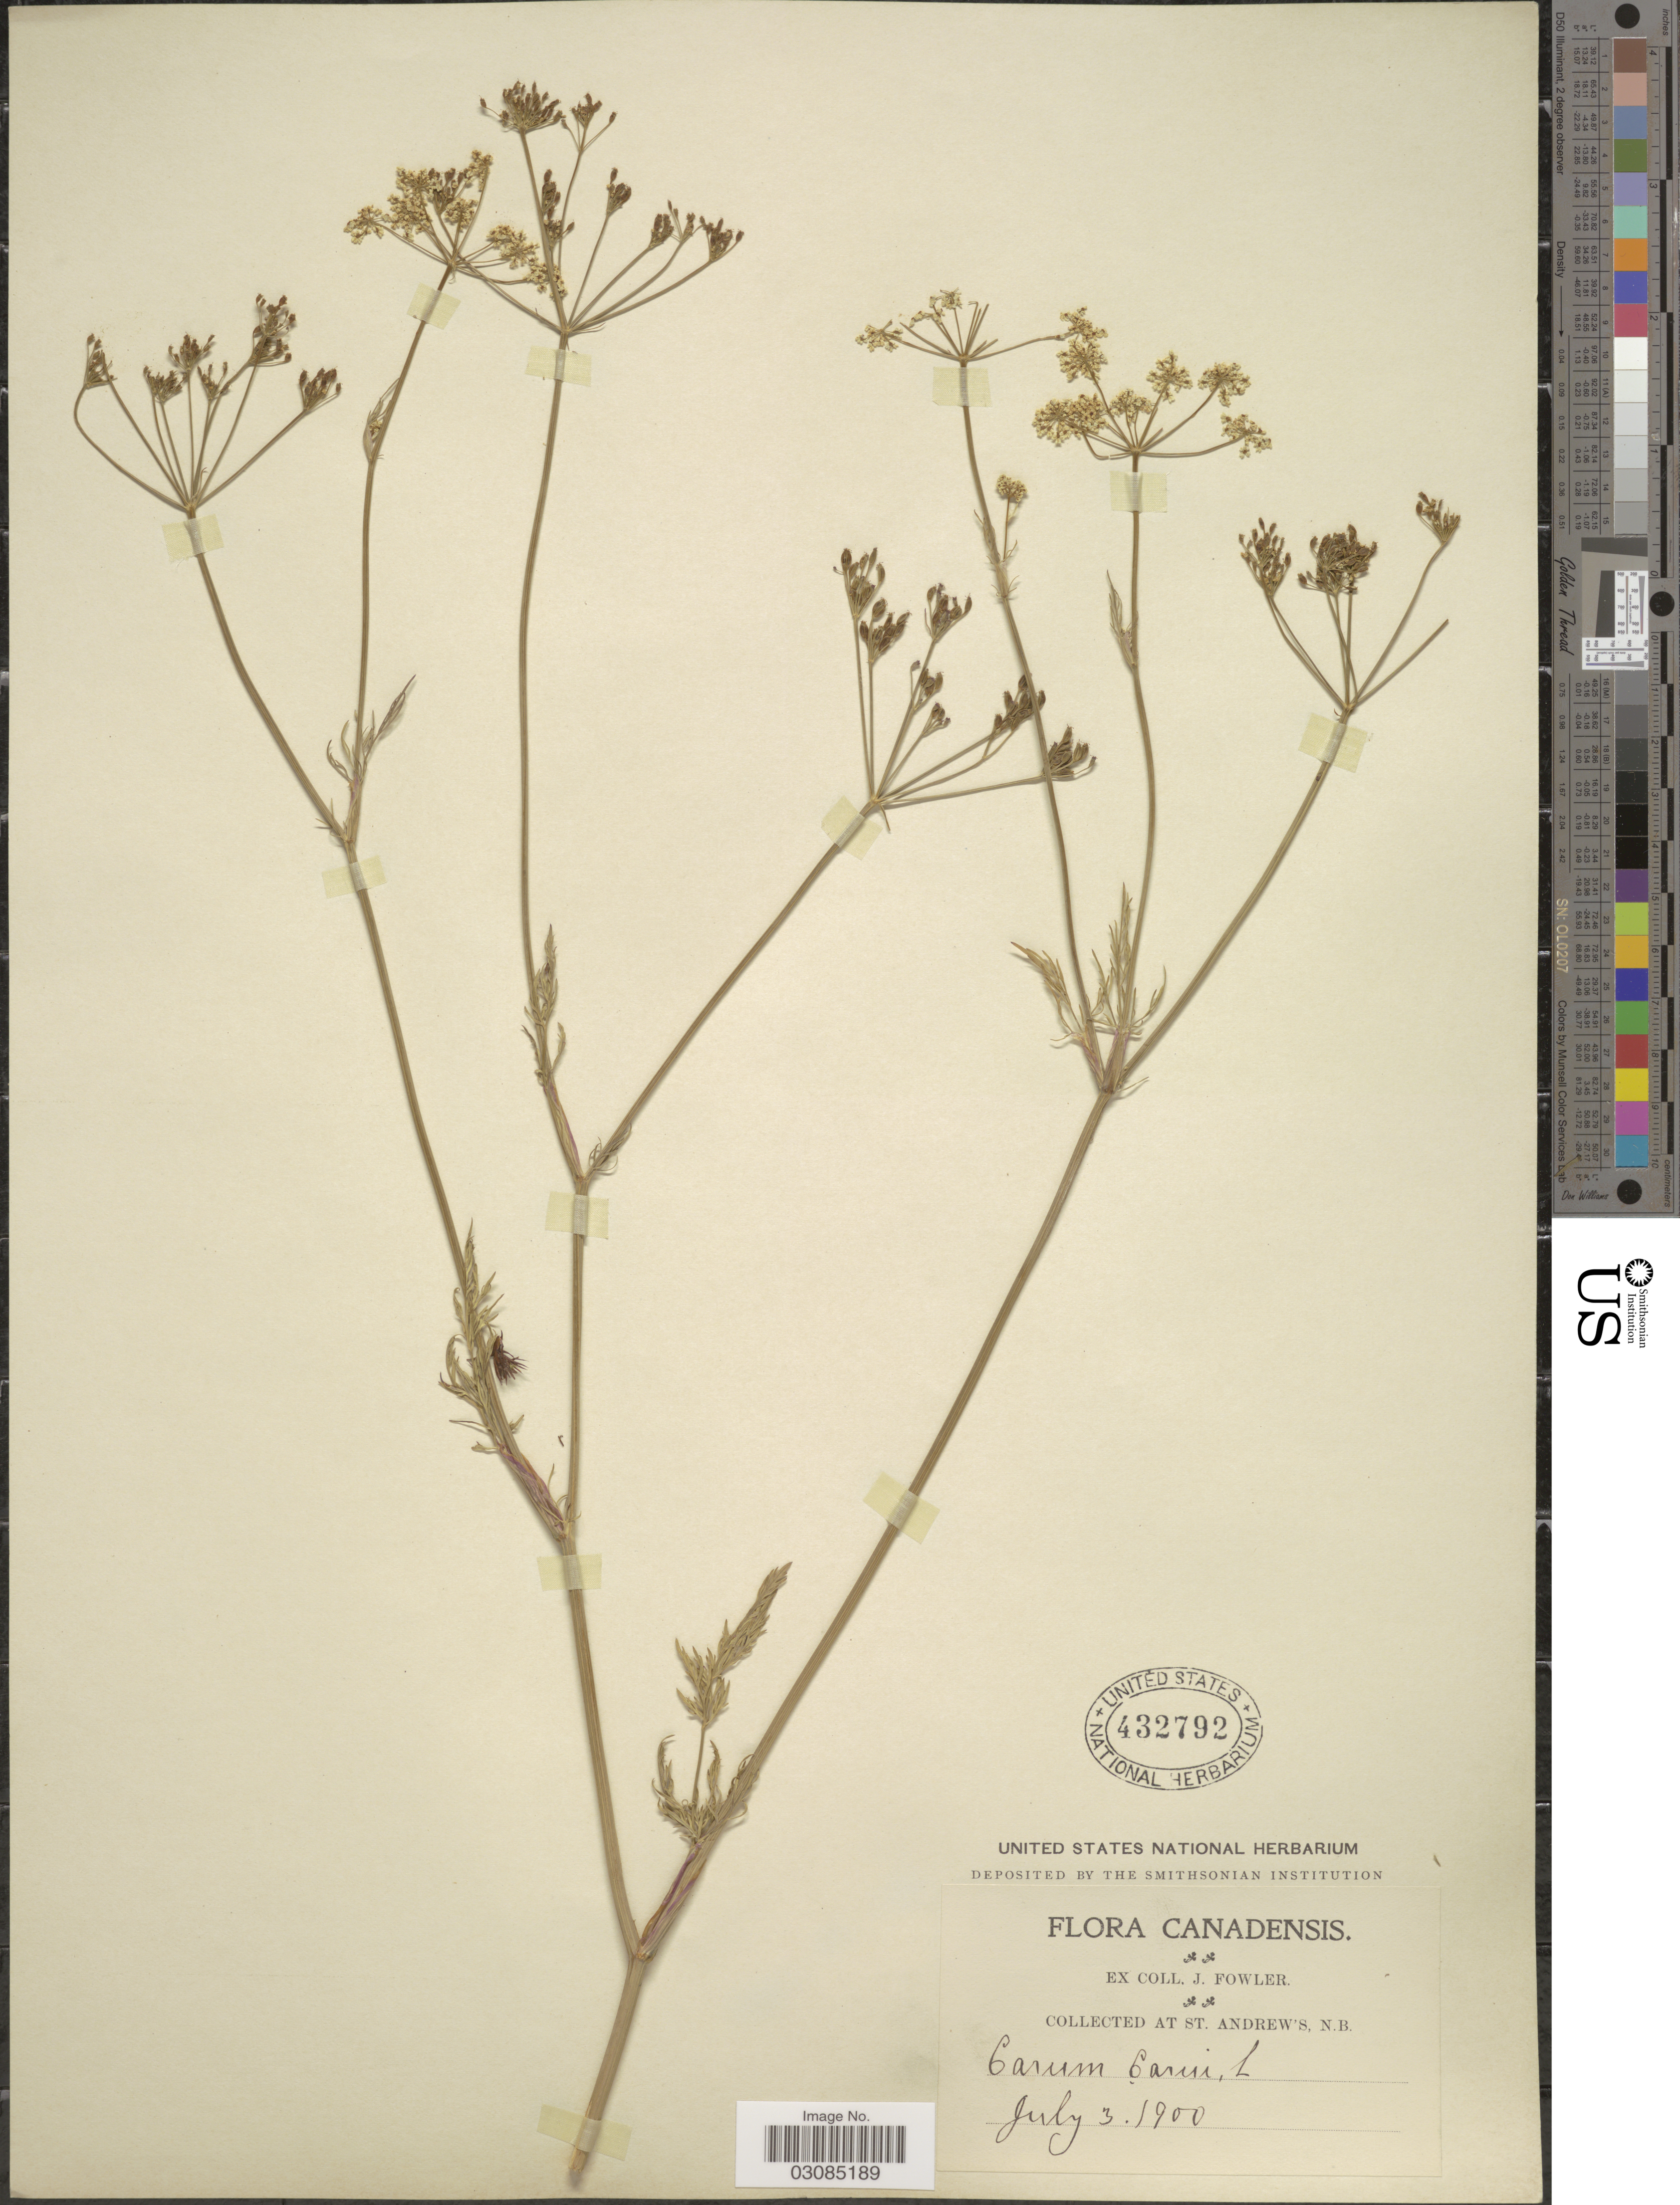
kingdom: Plantae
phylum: Tracheophyta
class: Magnoliopsida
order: Apiales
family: Apiaceae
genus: Carum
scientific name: Carum carvi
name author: L.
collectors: J. Fowler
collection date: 1900-07-03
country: Canada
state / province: New Brunswick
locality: At St. Andrew's.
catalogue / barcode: US 432792